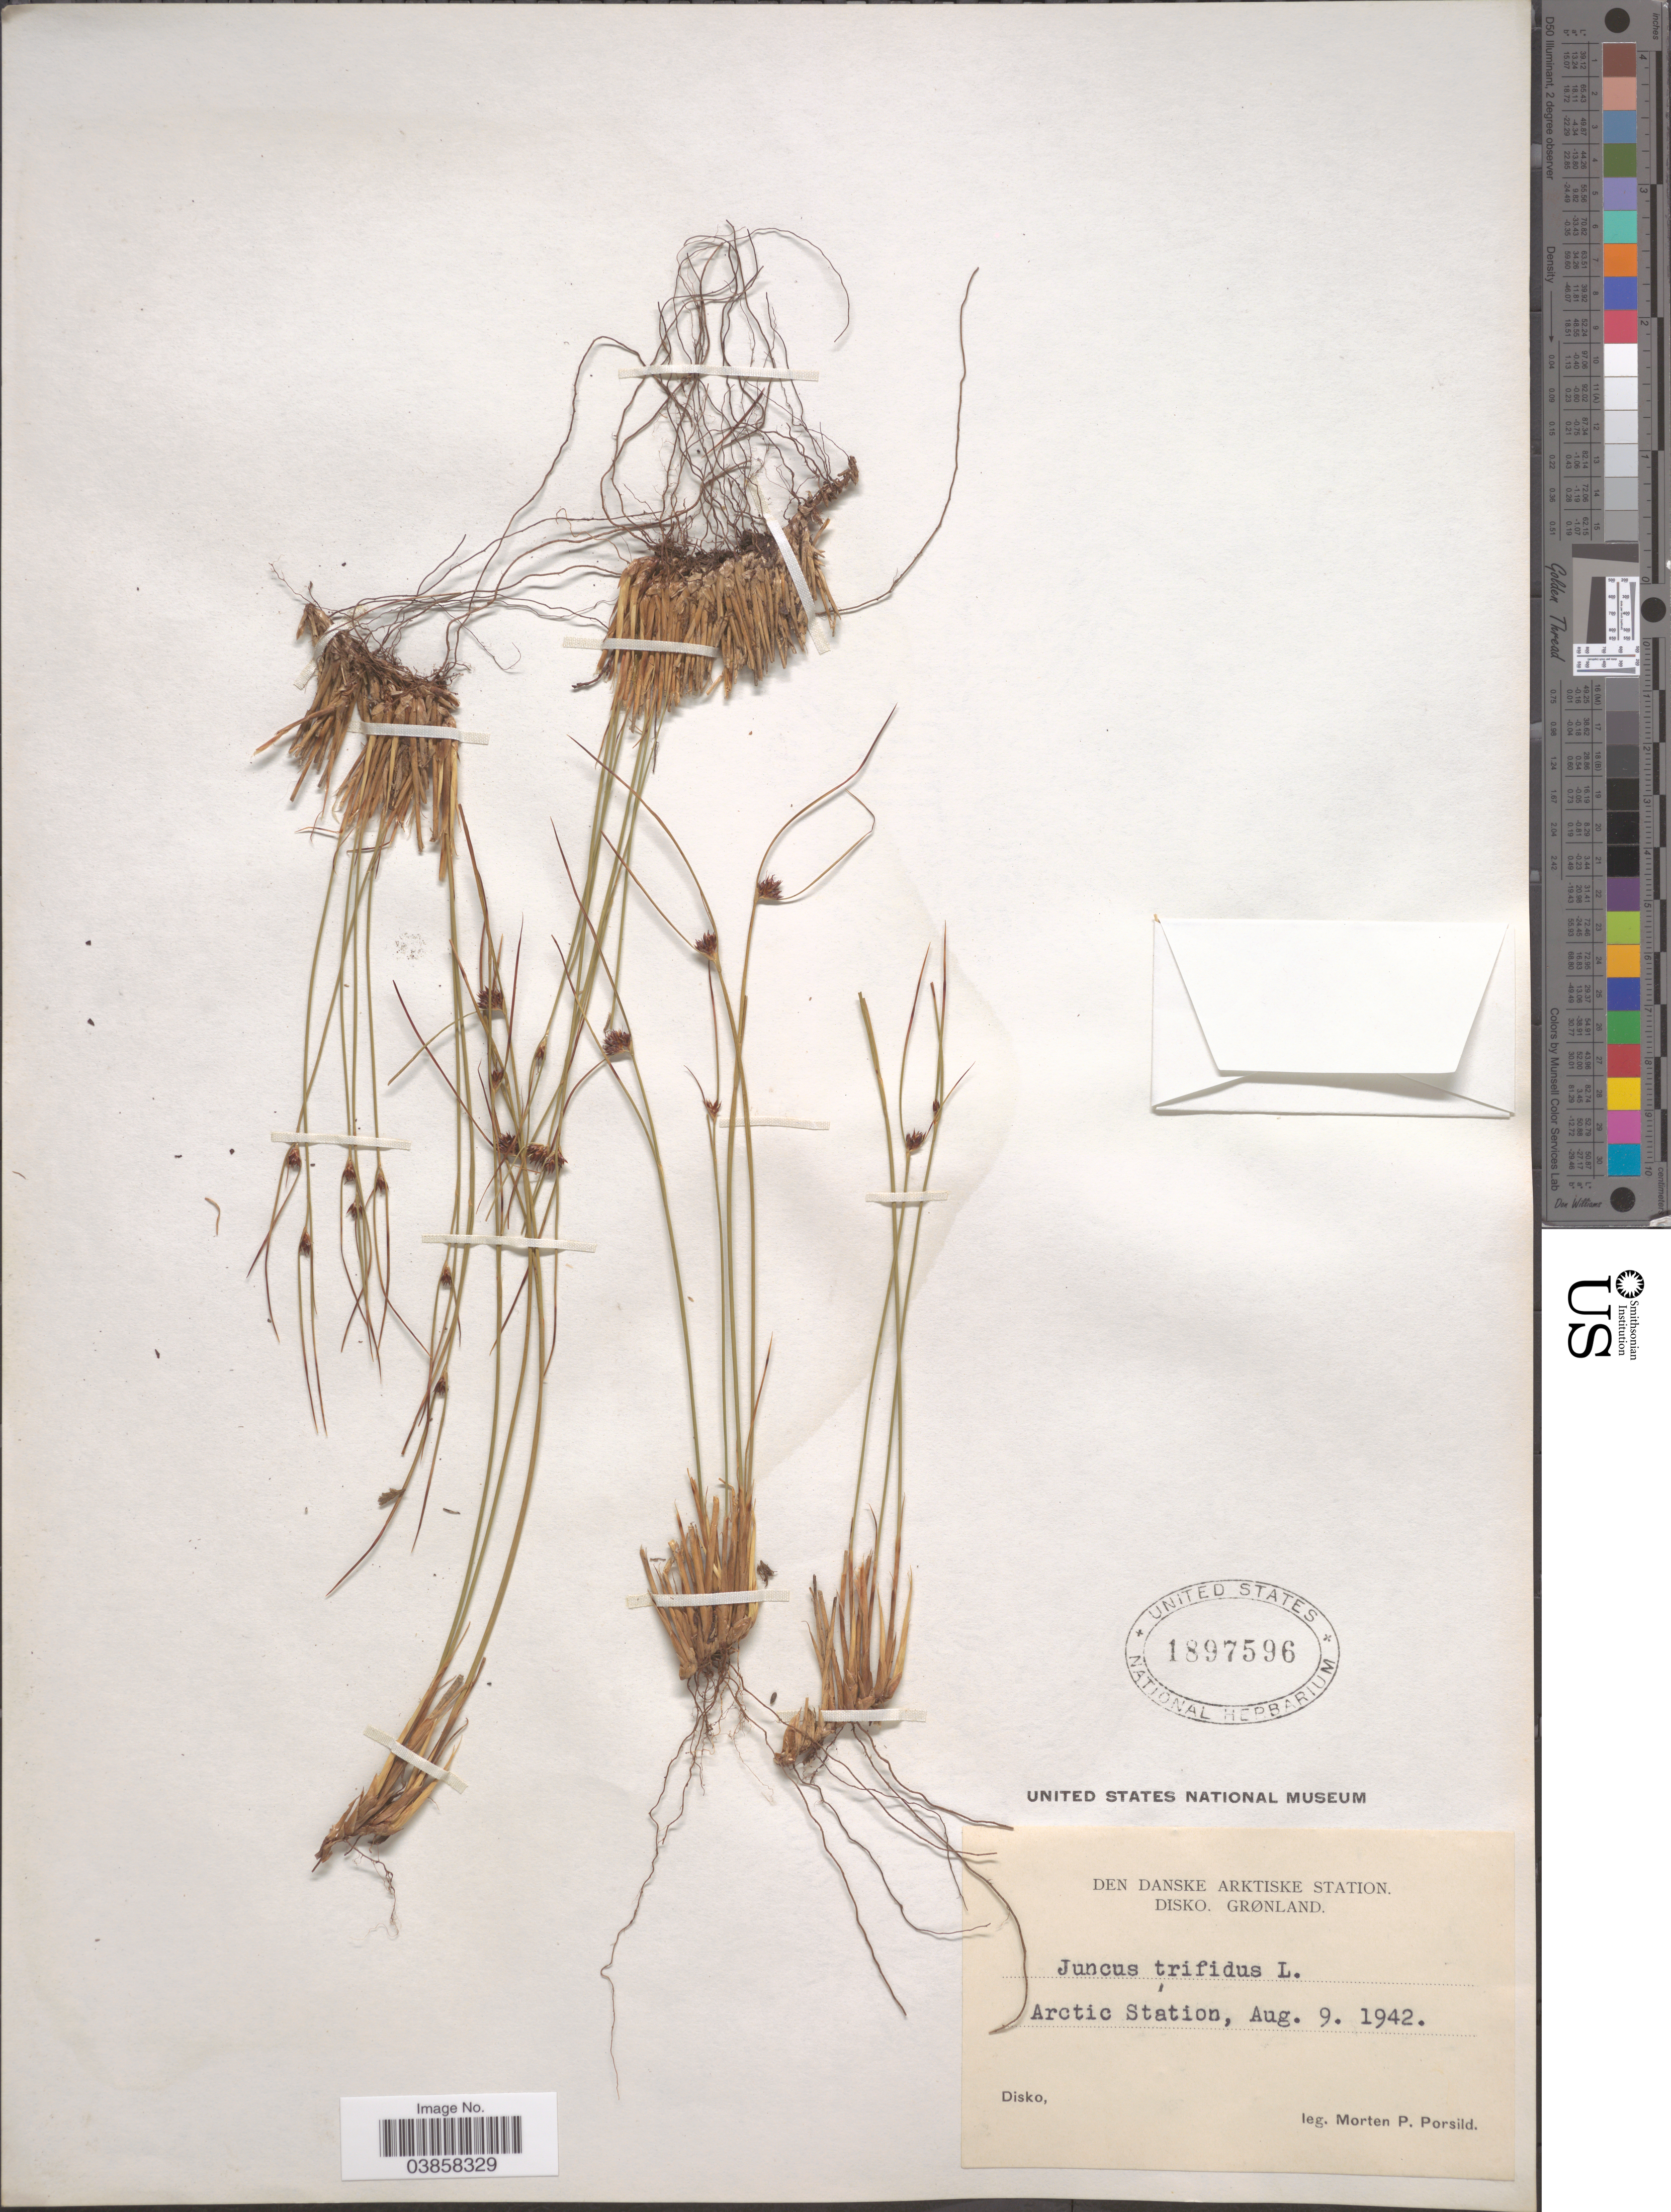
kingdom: Plantae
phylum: Tracheophyta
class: Liliopsida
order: Poales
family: Juncaceae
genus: Juncus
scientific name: Juncus trifidus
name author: L.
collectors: M. P. Porsild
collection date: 1942-08-09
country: Greenland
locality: Den Danske Arktiske Station. Disko. Grønland. Arctic Station. Disko.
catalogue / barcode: US 1897596